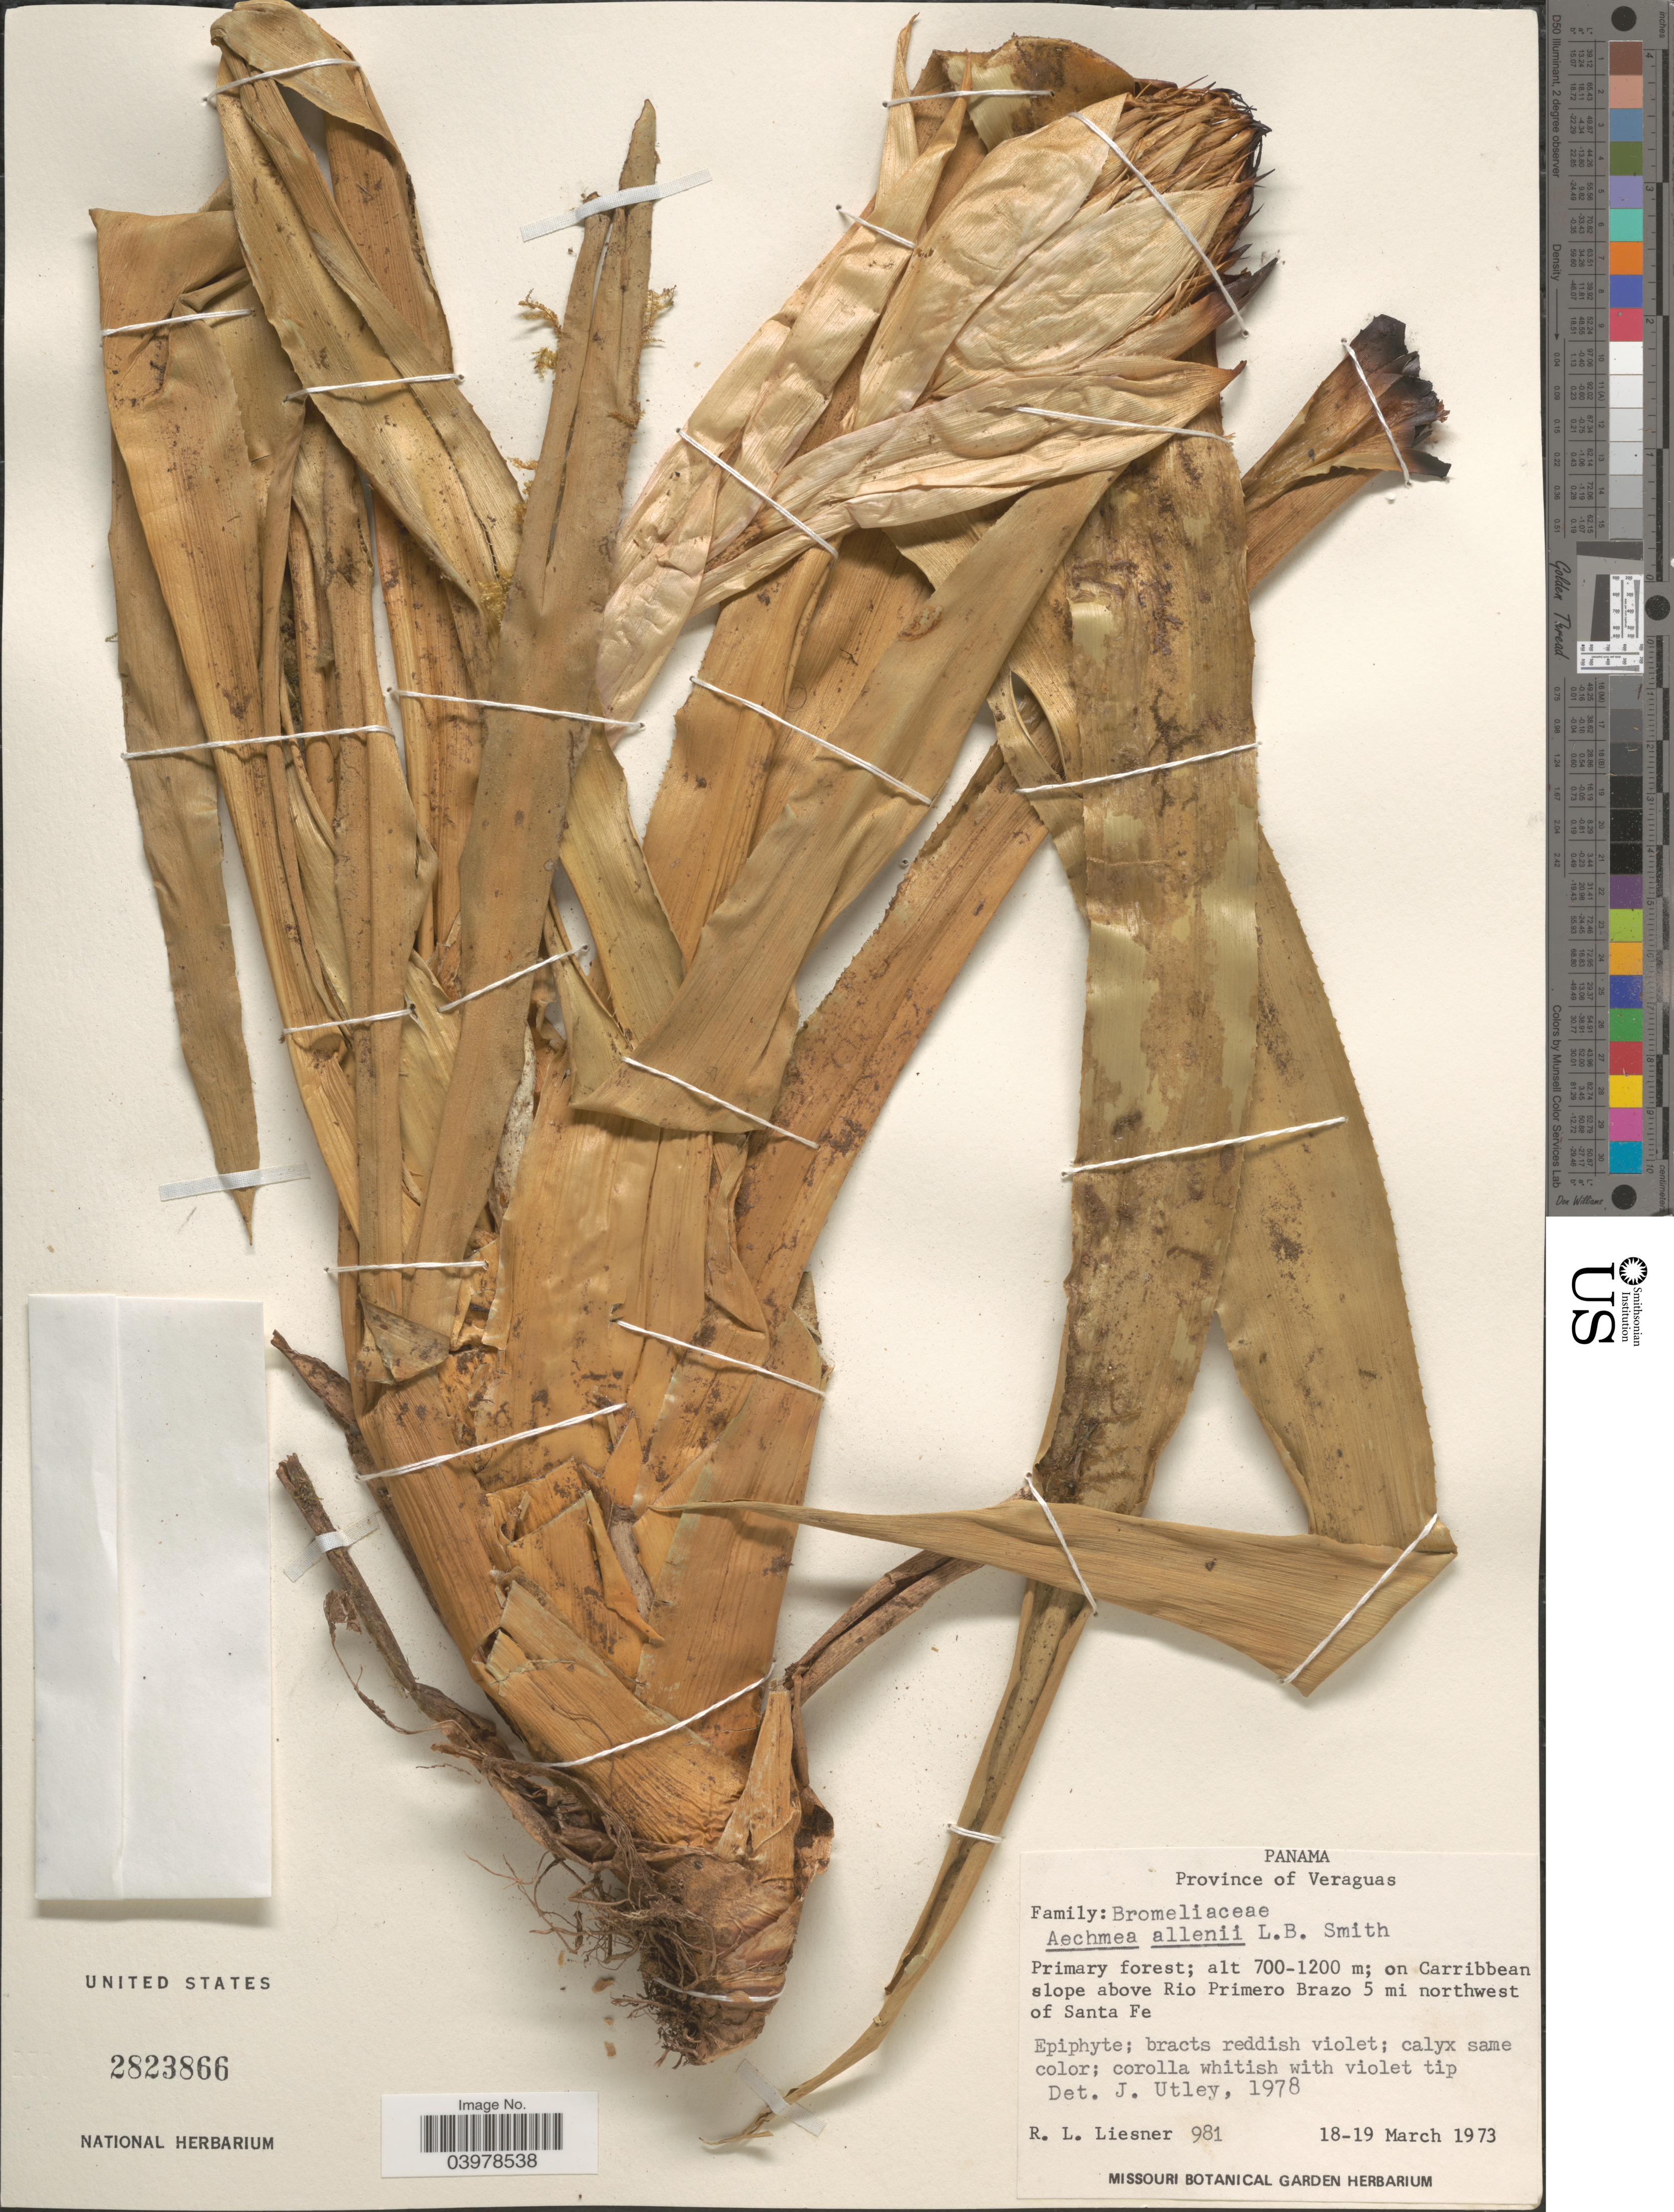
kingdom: Plantae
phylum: Tracheophyta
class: Liliopsida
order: Poales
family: Bromeliaceae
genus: Aechmea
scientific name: Aechmea allenii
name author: L.B. Sm. in Woodson & Schery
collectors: R. L. Liesner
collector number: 981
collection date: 1973-03-18/1973-03-19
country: Panama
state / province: Veraguas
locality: Primary forest; on Carribbean slope above Rio Primerio Brazo 5 mi northwest of Santa Fe.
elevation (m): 700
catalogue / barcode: US 2823866